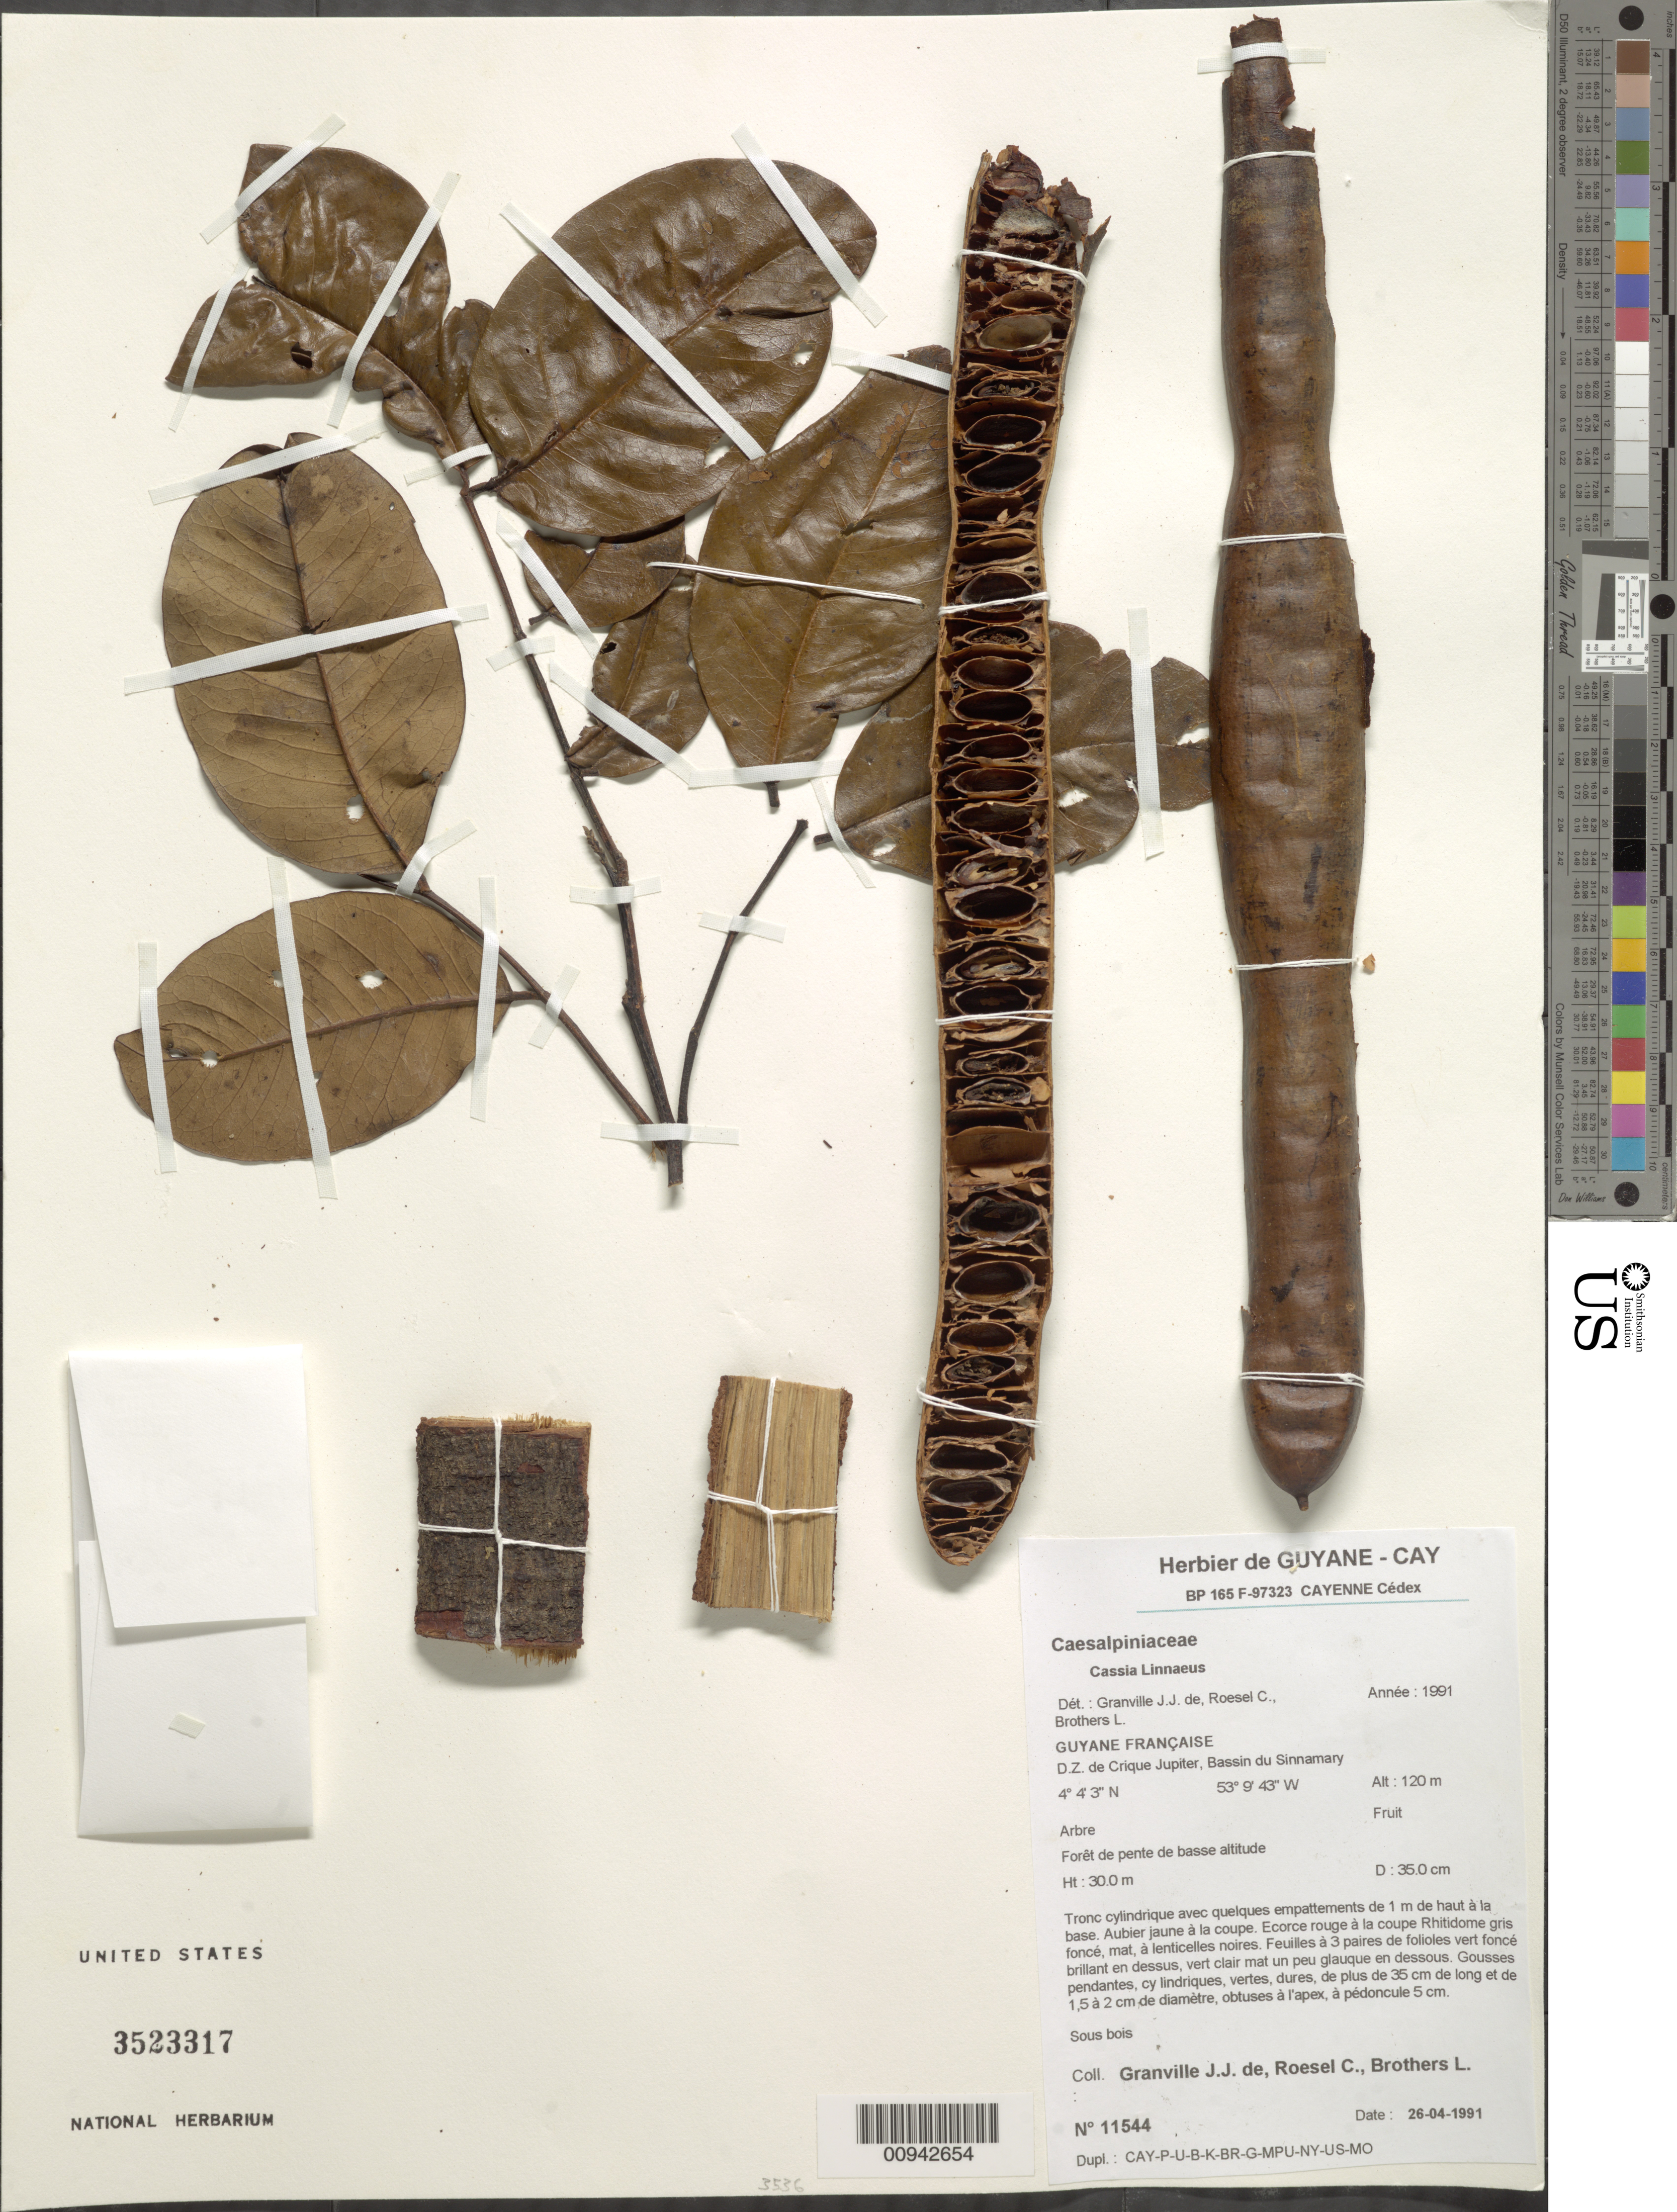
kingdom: Plantae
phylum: Tracheophyta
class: Magnoliopsida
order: Fabales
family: Fabaceae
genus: Cassia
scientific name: Cassia sp.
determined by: Granville, J. J. de, (CAY), Institut de Recherche pour le Developpement (IRD) (FRENCH GUIANA)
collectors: J.-J. de Granville, C. S. Roesel & L. Brothers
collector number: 11544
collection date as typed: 26-Apr-91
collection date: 1991-04-26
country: French Guiana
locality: D.Z. de Crique Jupiter, Bassin du Sinnamary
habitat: Foret de pente de basse altitude. Sous bois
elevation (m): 120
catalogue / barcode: US 3523317